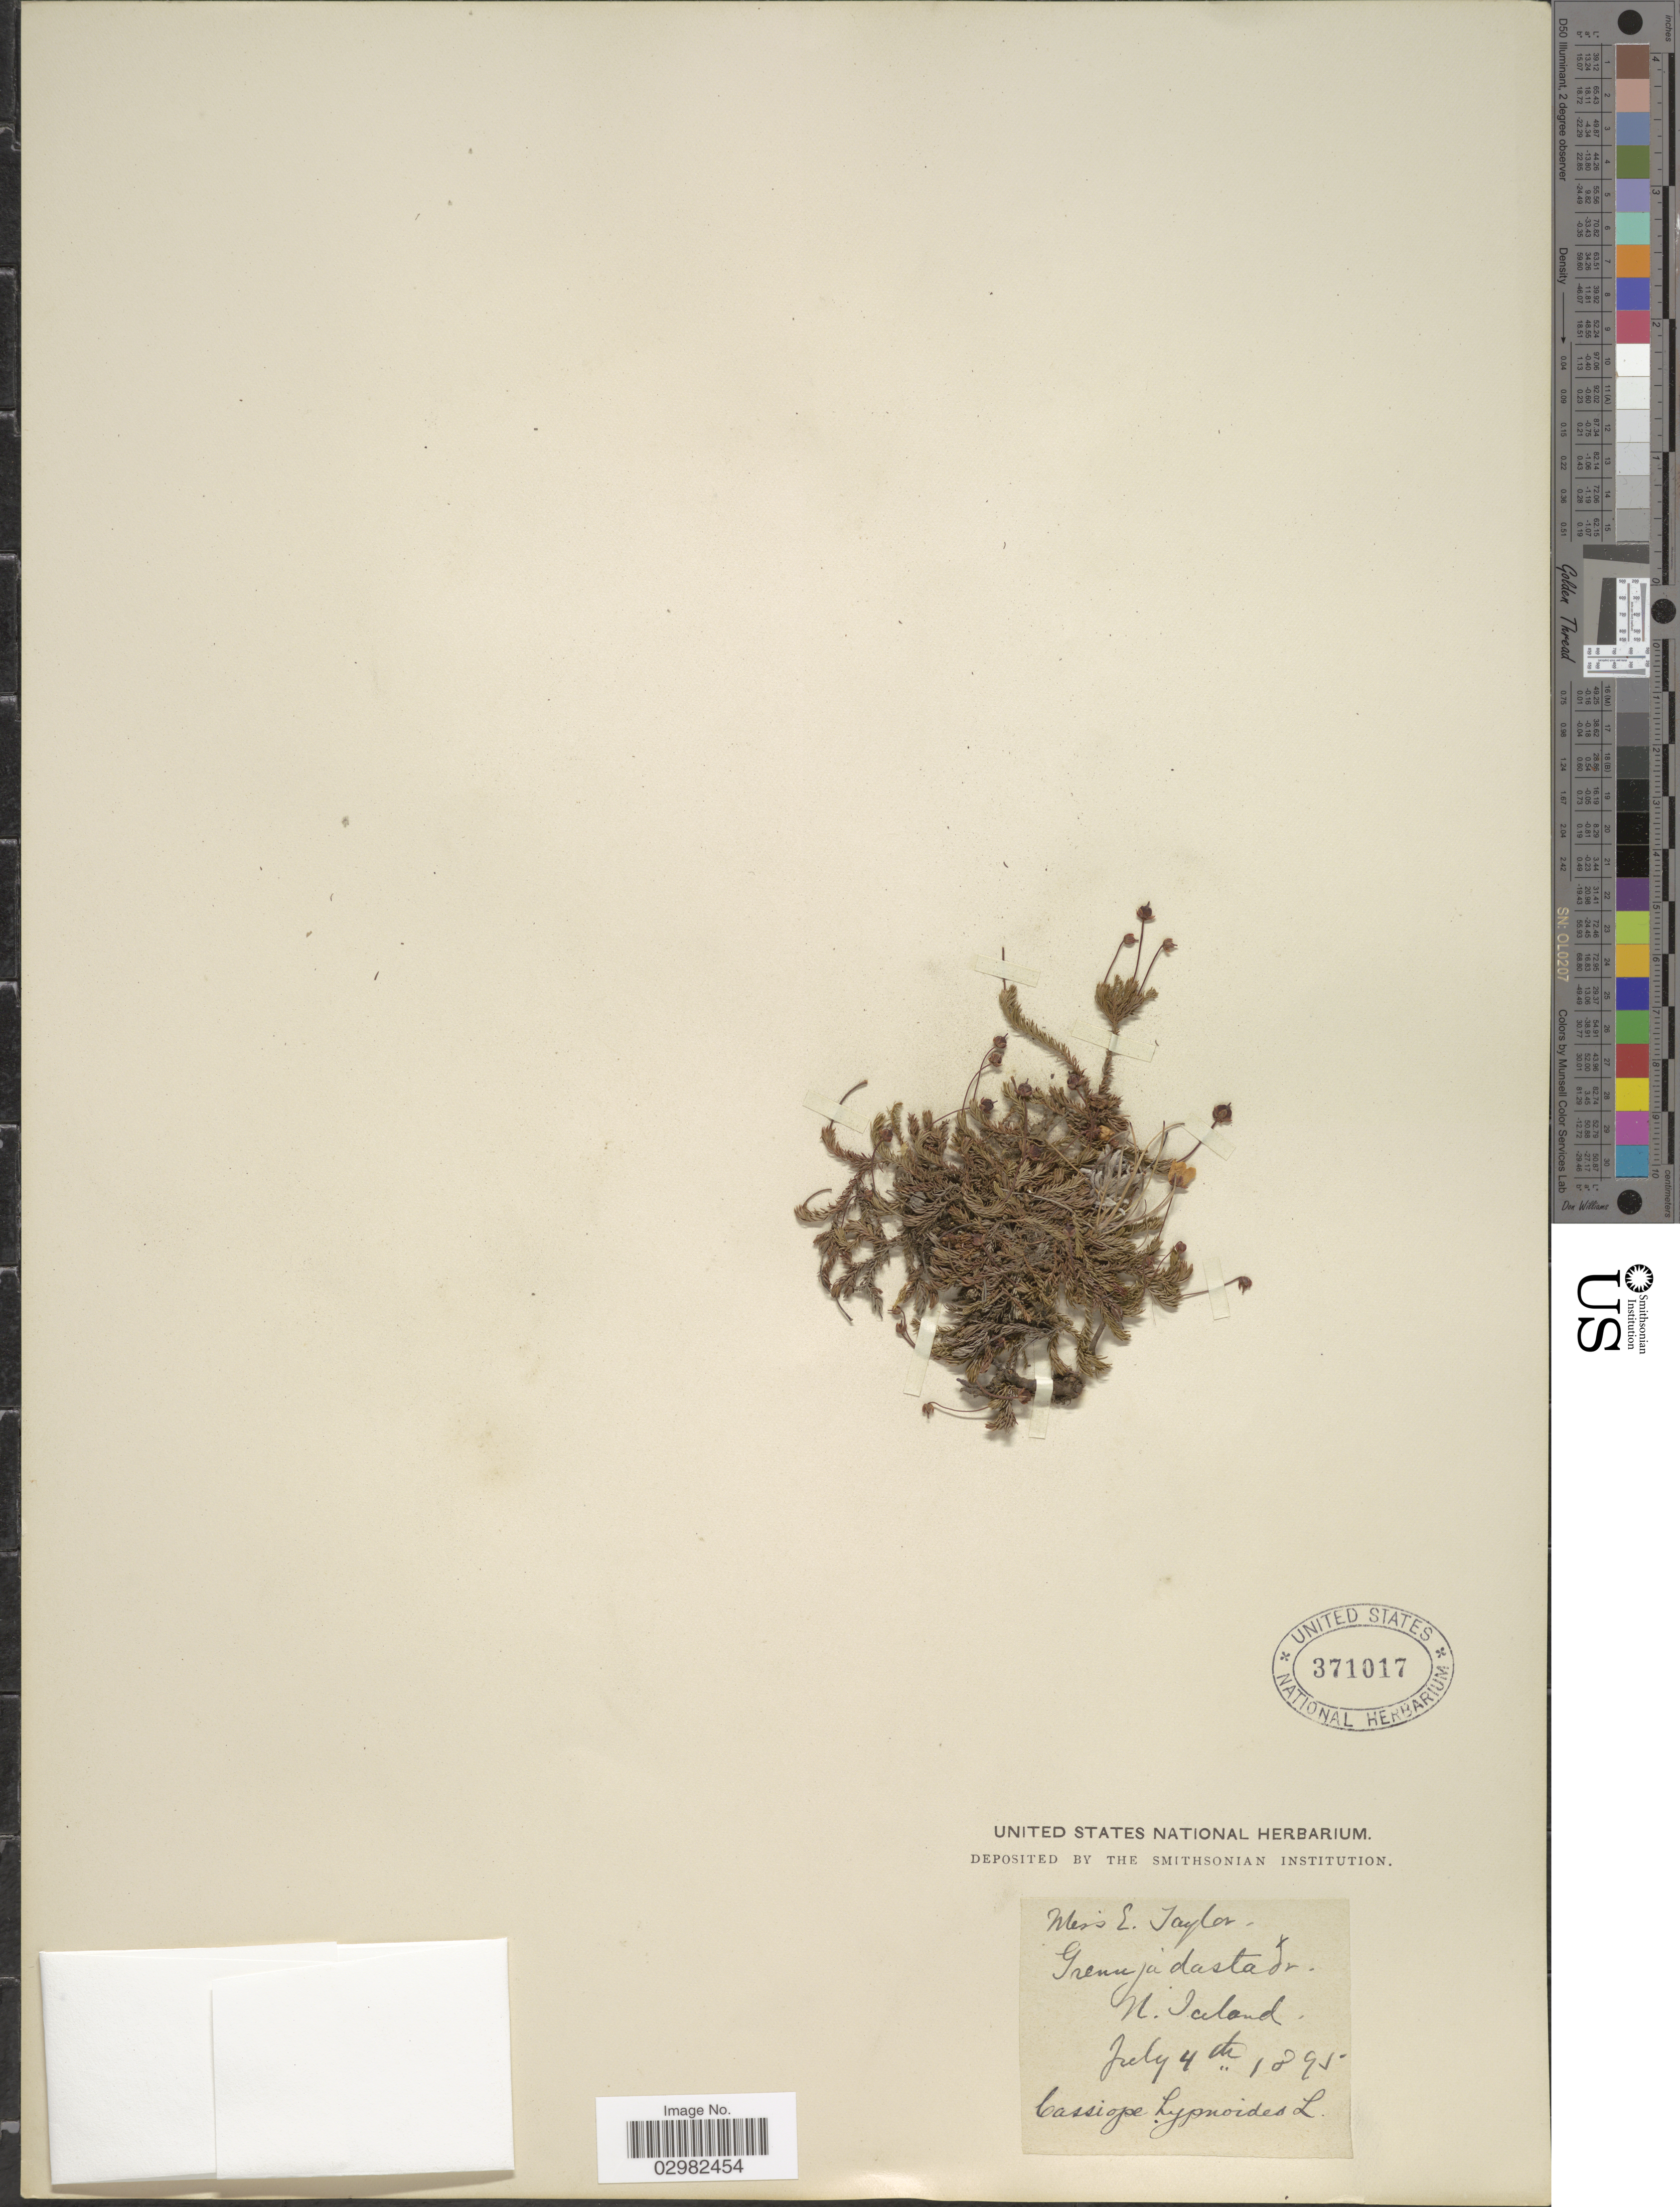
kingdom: Plantae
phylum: Tracheophyta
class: Magnoliopsida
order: Ericales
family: Ericaceae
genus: Harrimanella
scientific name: Harrimanella hypnoides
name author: (L.) Coville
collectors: E. Taylor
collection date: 1895-07-04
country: Iceland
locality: N. Iceland.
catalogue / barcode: US 371017